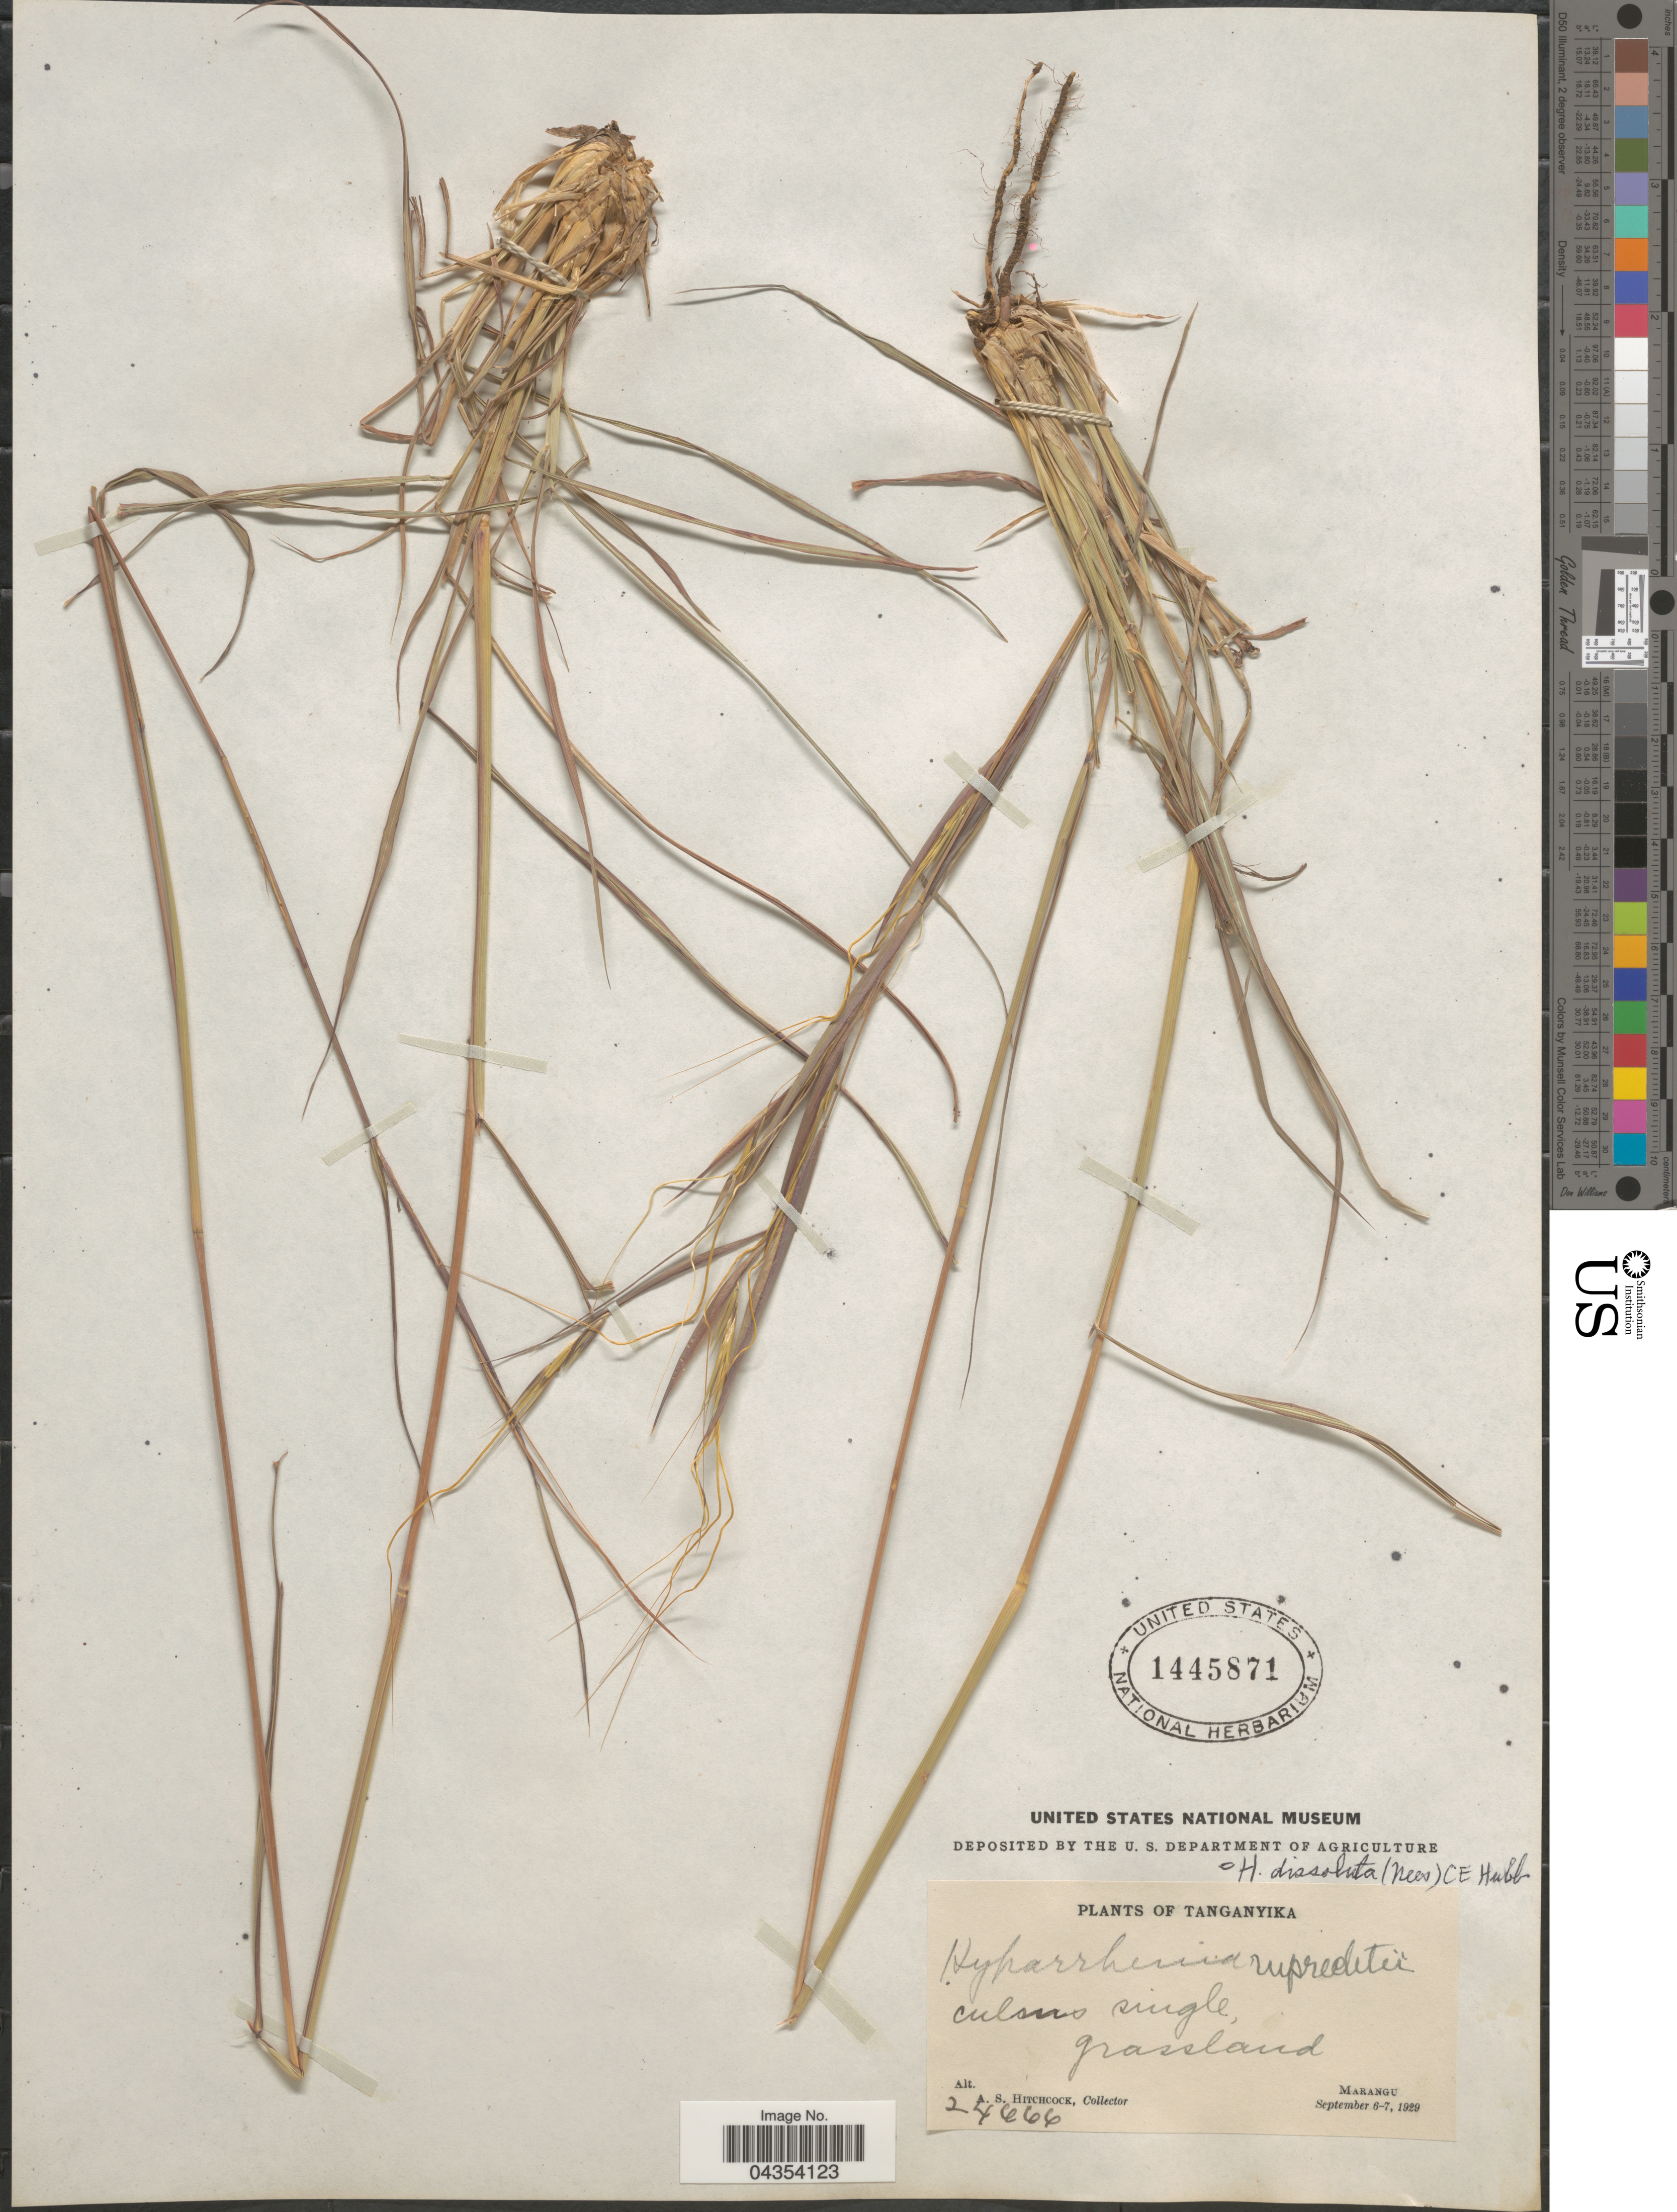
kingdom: Plantae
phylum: Tracheophyta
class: Liliopsida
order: Poales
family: Poaceae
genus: Hyperthelia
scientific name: Hyperthelia dissoluta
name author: (Nees ex Steud.) Clayton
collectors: A. S. Hitchcock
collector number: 24666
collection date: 1929-09-06/1929-09-07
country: Tanzania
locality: Tanganyika. Marangu.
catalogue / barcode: US 1445871